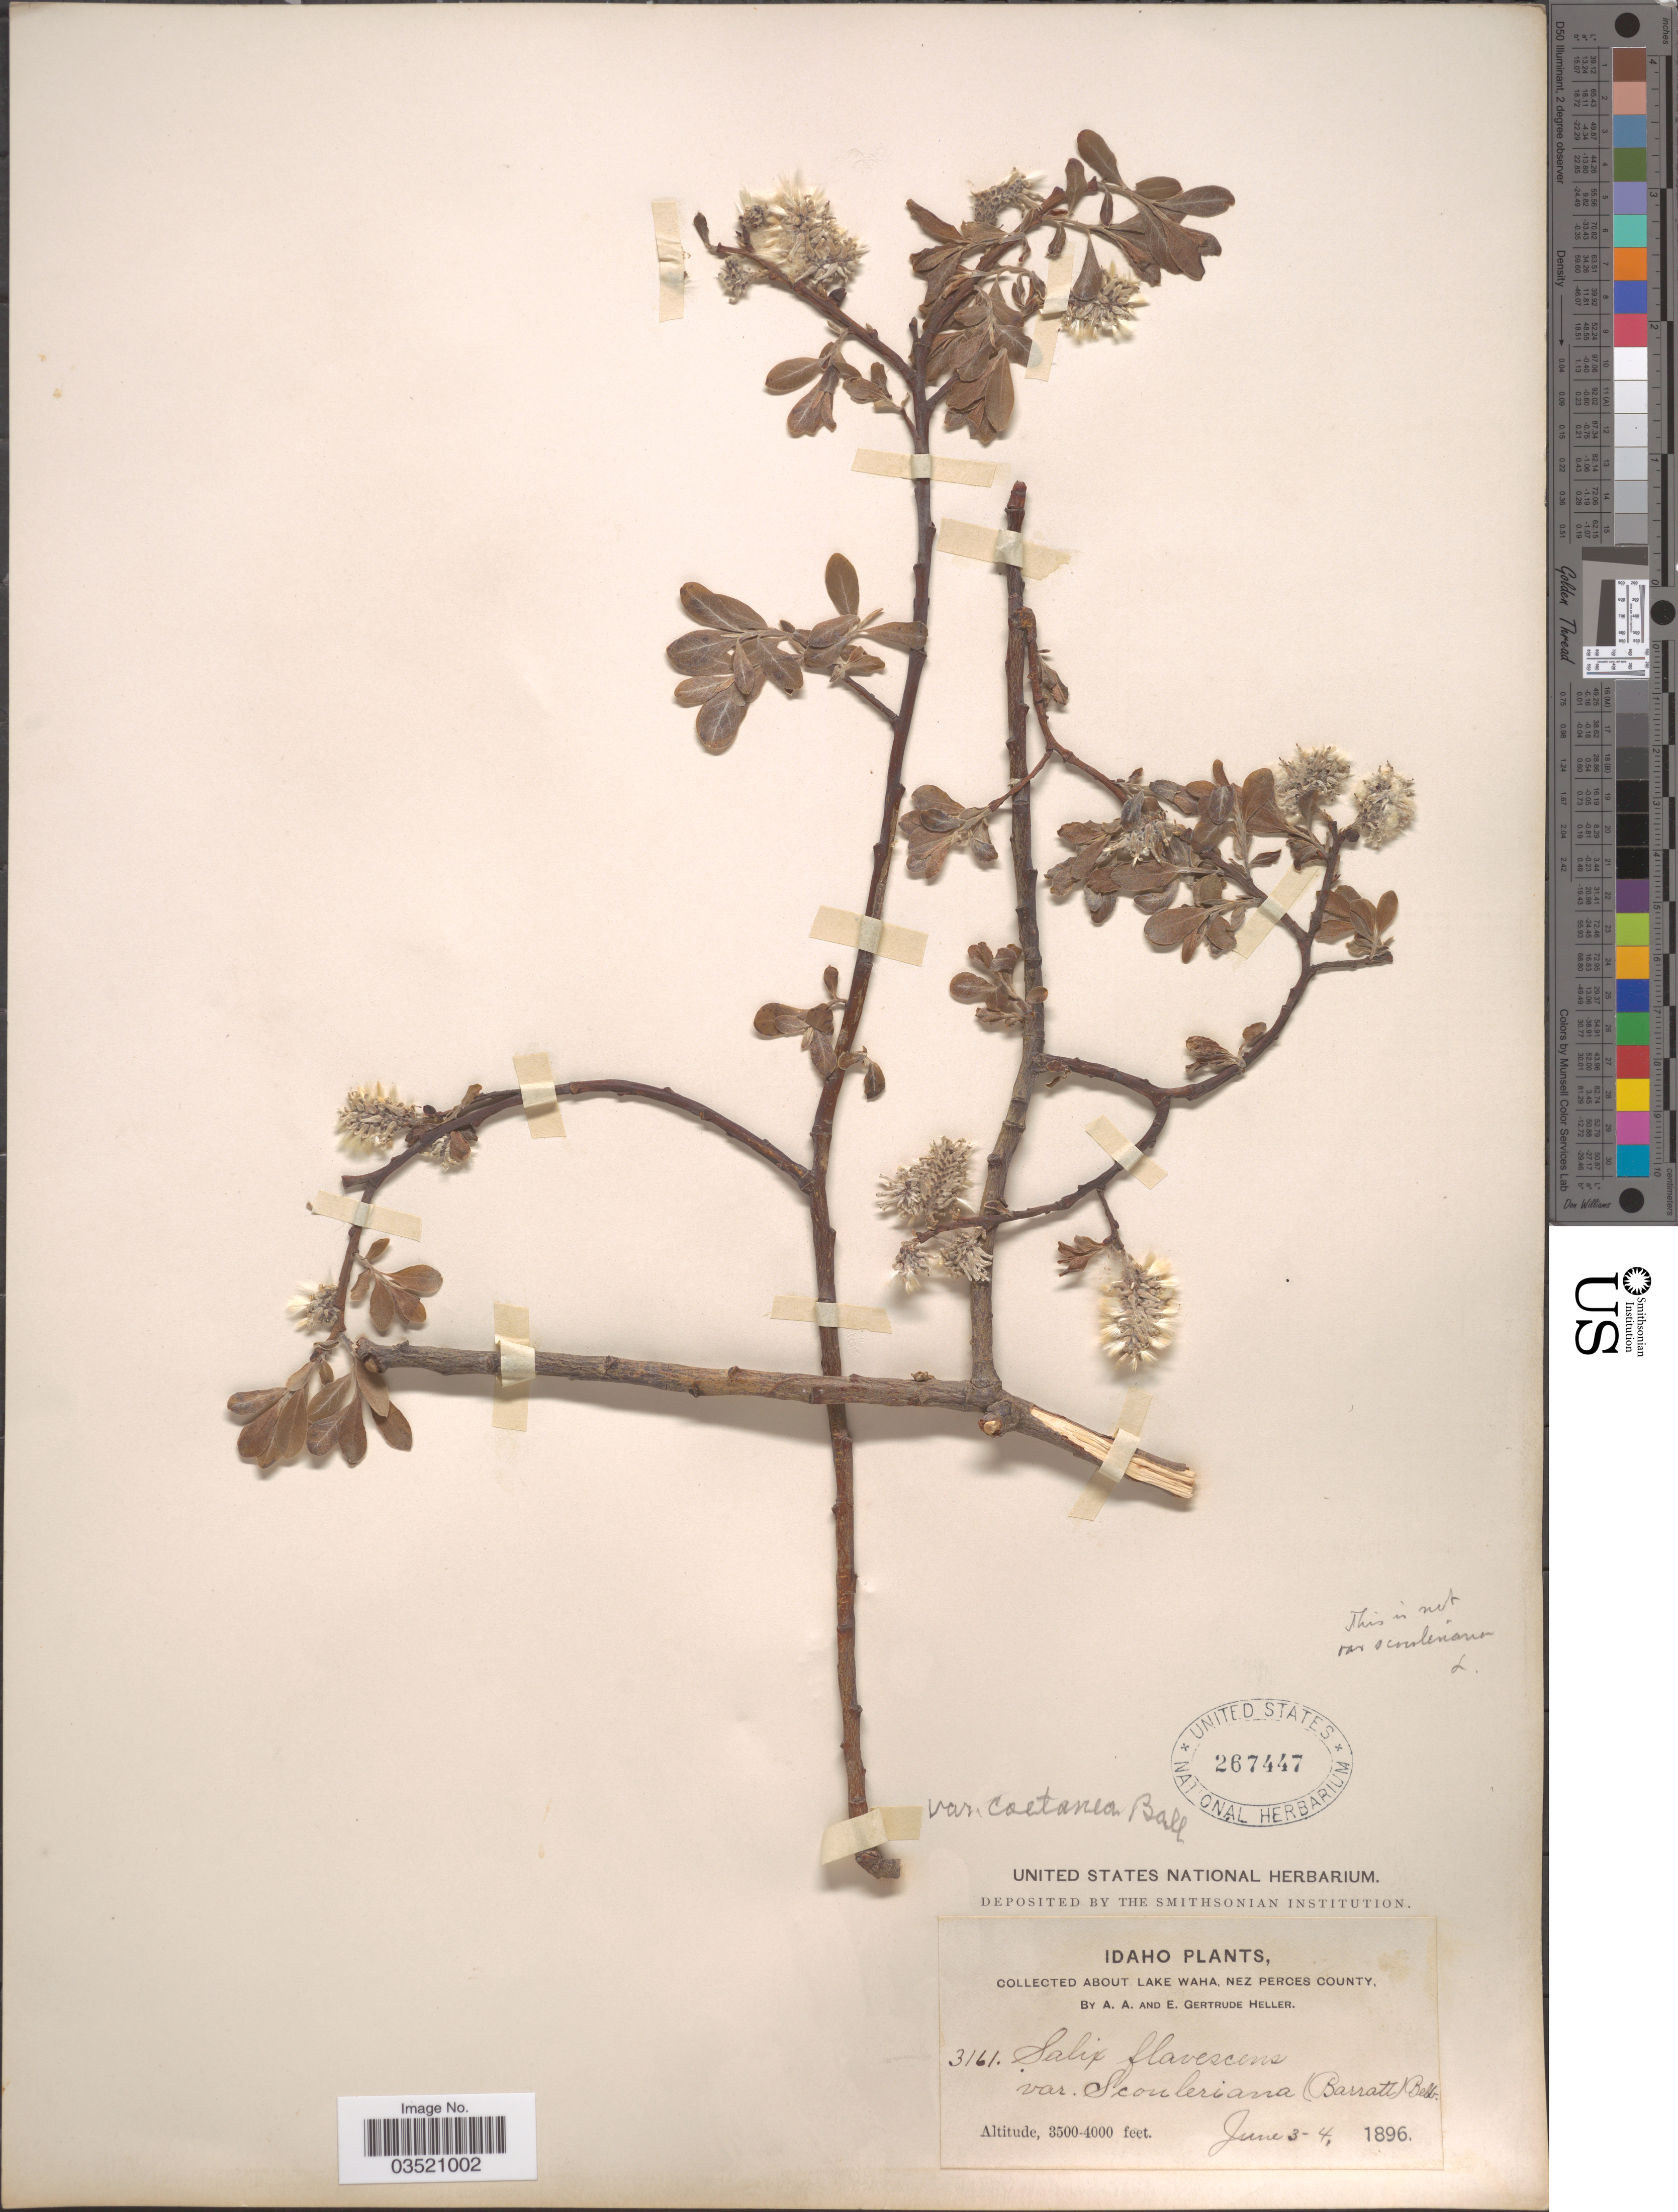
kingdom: Plantae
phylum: Tracheophyta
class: Magnoliopsida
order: Malpighiales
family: Salicaceae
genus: Salix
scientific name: Salix scouleriana var. coetanea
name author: C.R. Ball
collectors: A. A. Heller & E. Gertrude Heller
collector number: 3161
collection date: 1896-06-03/1896-06-04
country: United States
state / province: Idaho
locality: About Lake Waha, Nez Perces County.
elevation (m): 1067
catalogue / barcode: US 267447